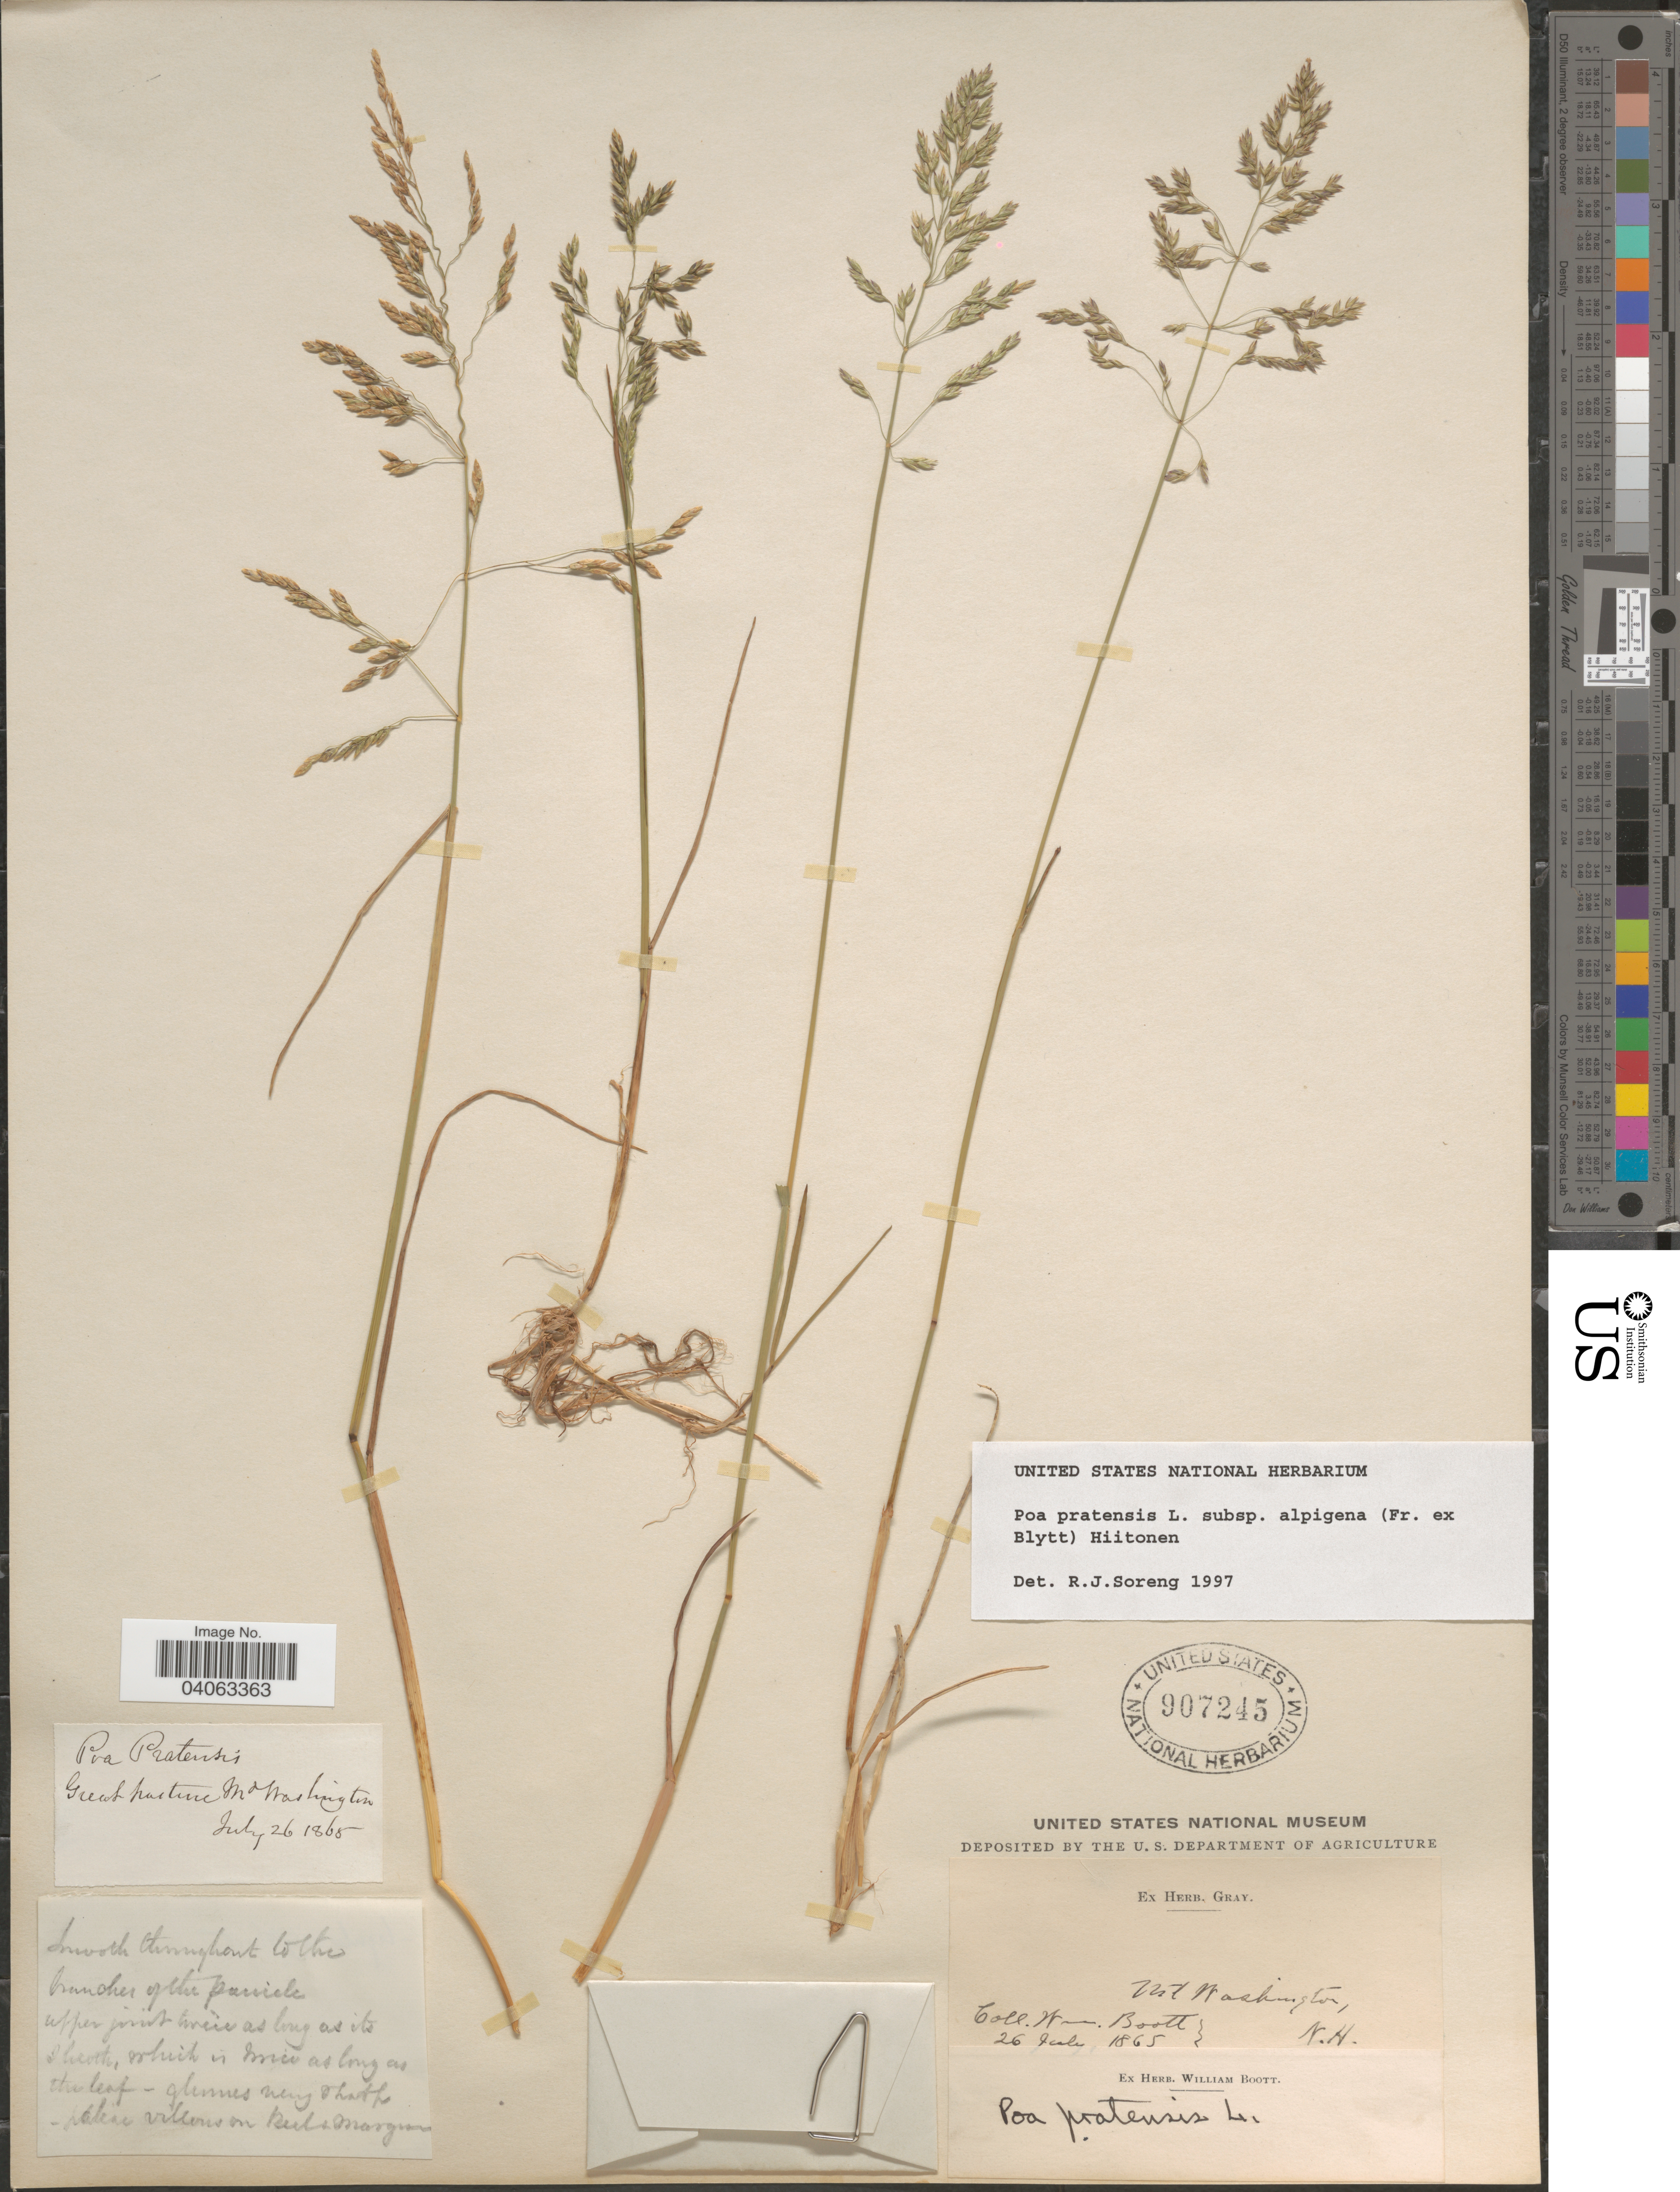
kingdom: Plantae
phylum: Tracheophyta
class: Liliopsida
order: Poales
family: Poaceae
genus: Poa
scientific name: Poa pratensis subsp. alpigena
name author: (Lindm.) Hiitonen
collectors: W. Boott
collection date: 1865-07-26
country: United States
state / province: New Hampshire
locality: Great pasture Mt Washington.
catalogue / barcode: US 907245